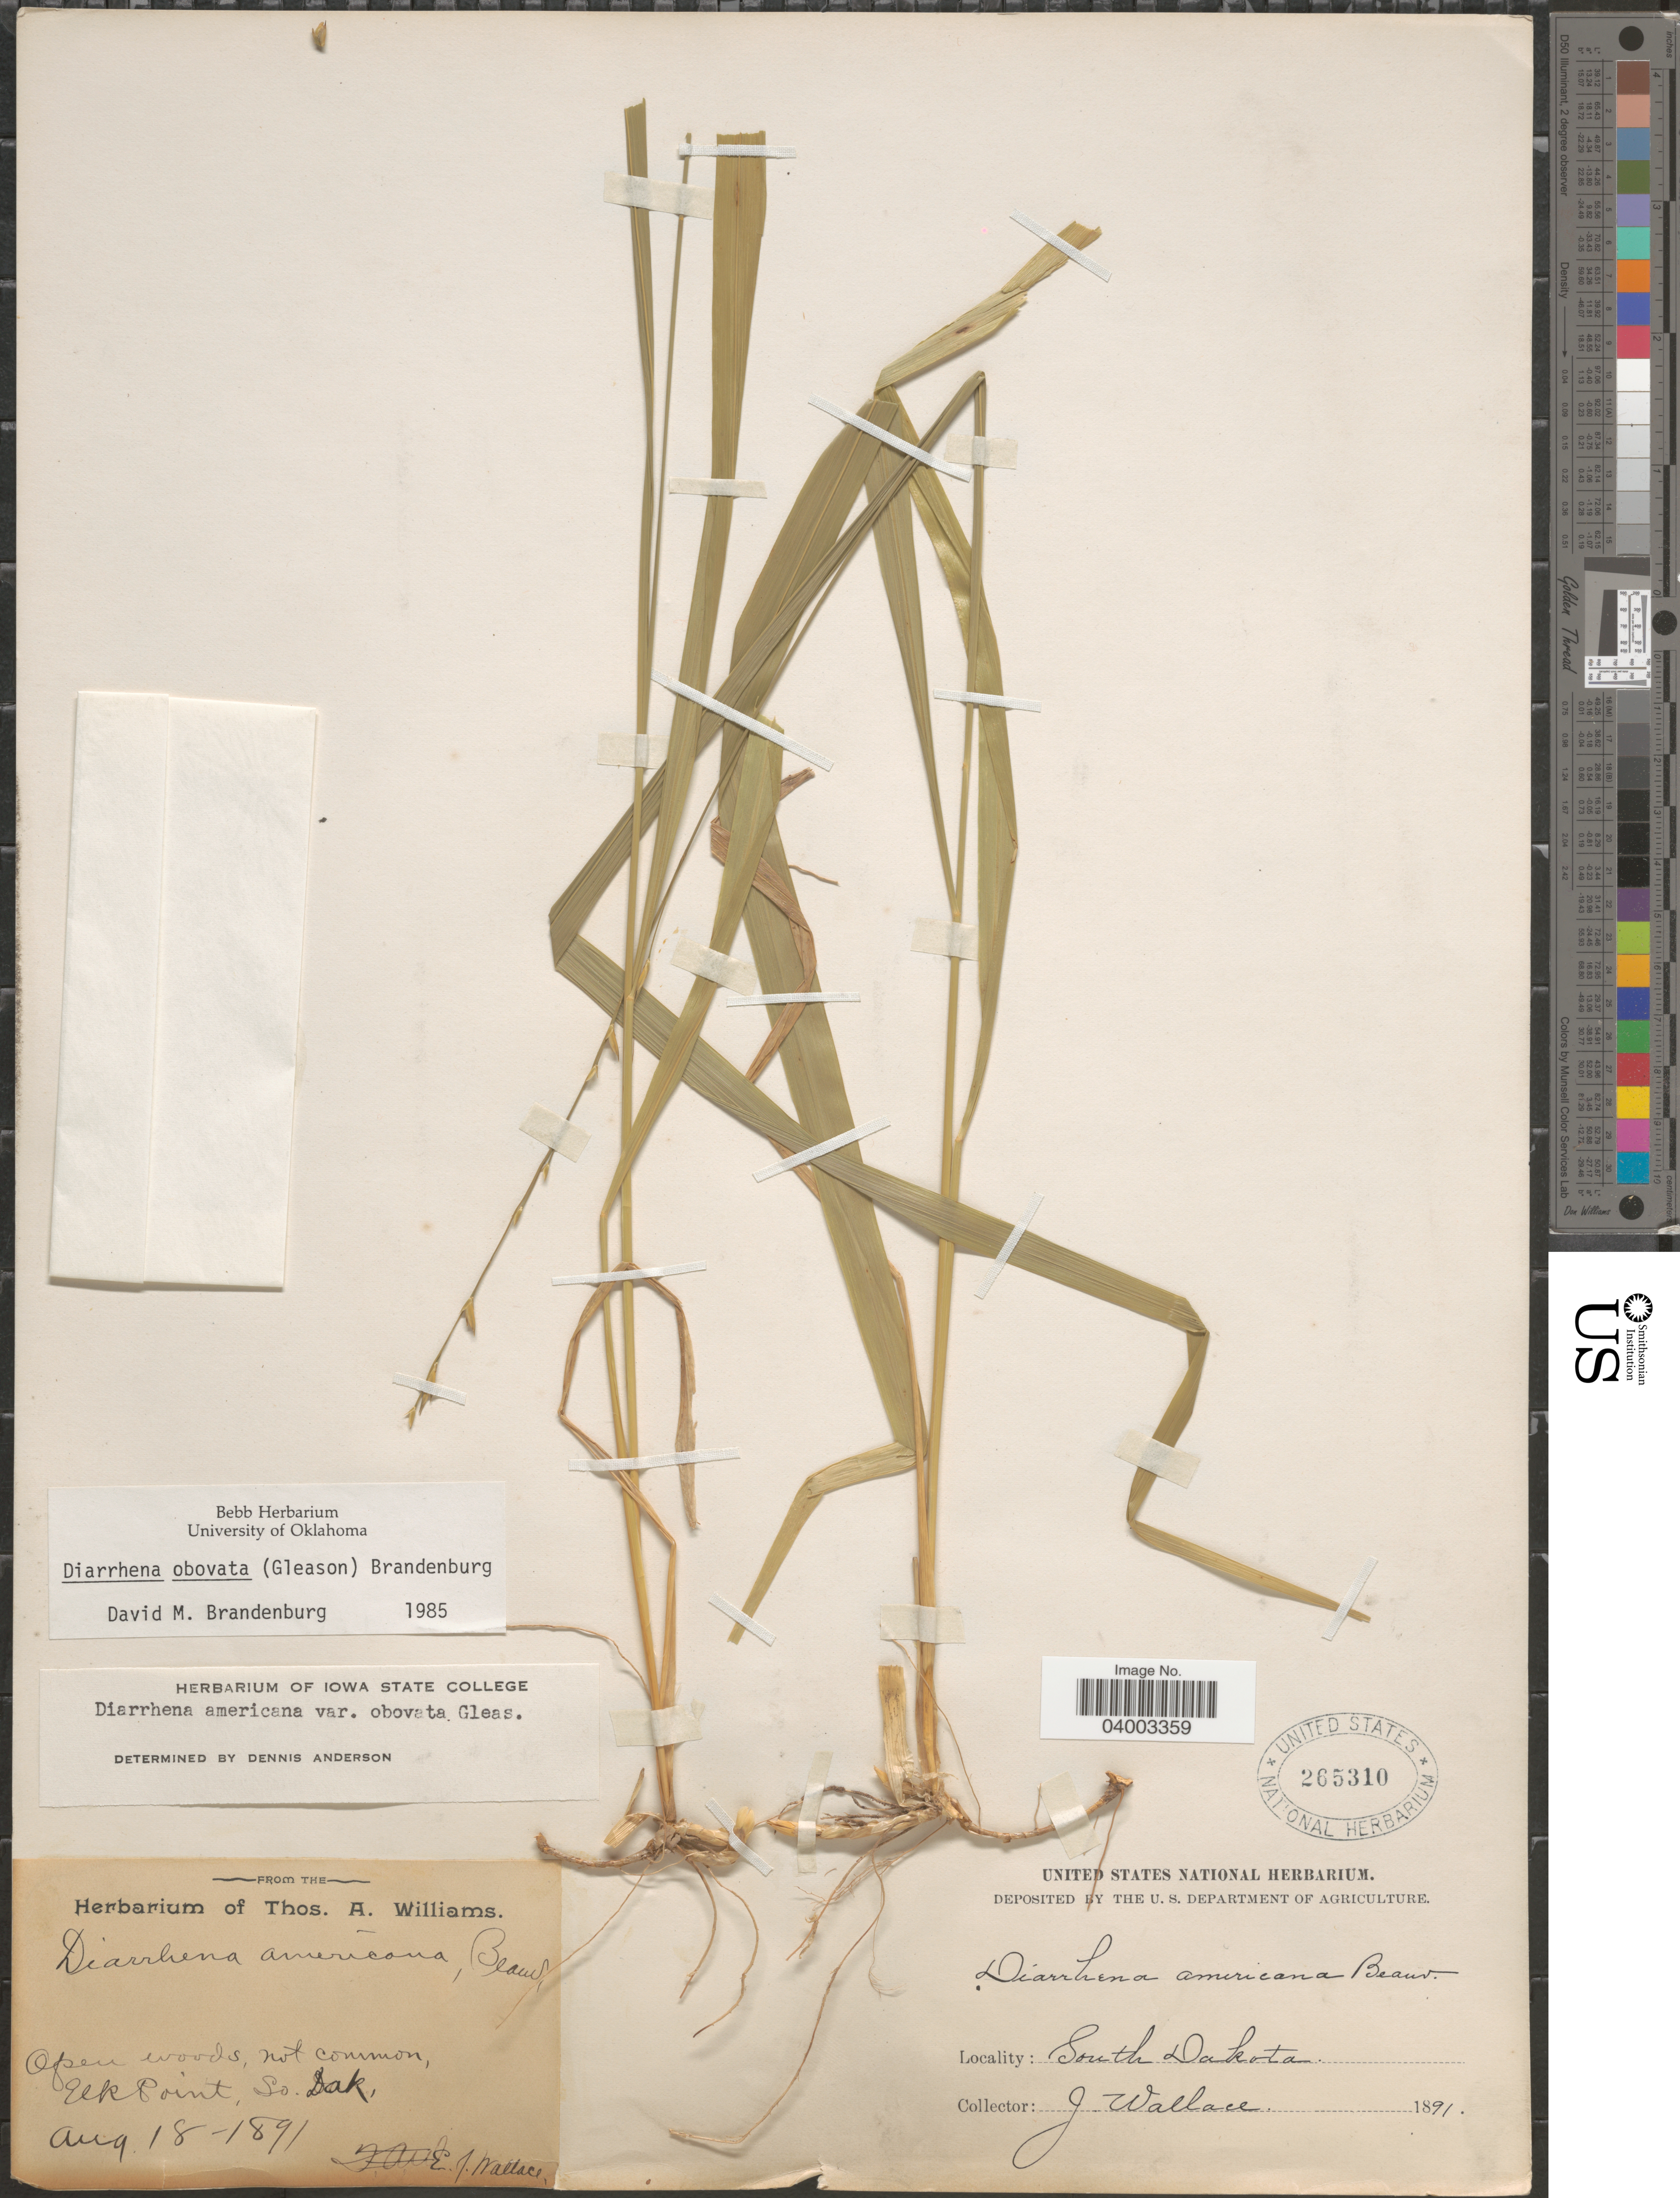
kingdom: Plantae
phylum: Tracheophyta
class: Liliopsida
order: Poales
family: Poaceae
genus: Diarrhena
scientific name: Diarrhena obovata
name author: (Gleason) Brandenburg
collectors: J. Wallace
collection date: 1891-08-18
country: United States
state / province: South Dakota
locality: Elk Point.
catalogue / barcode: US 265310